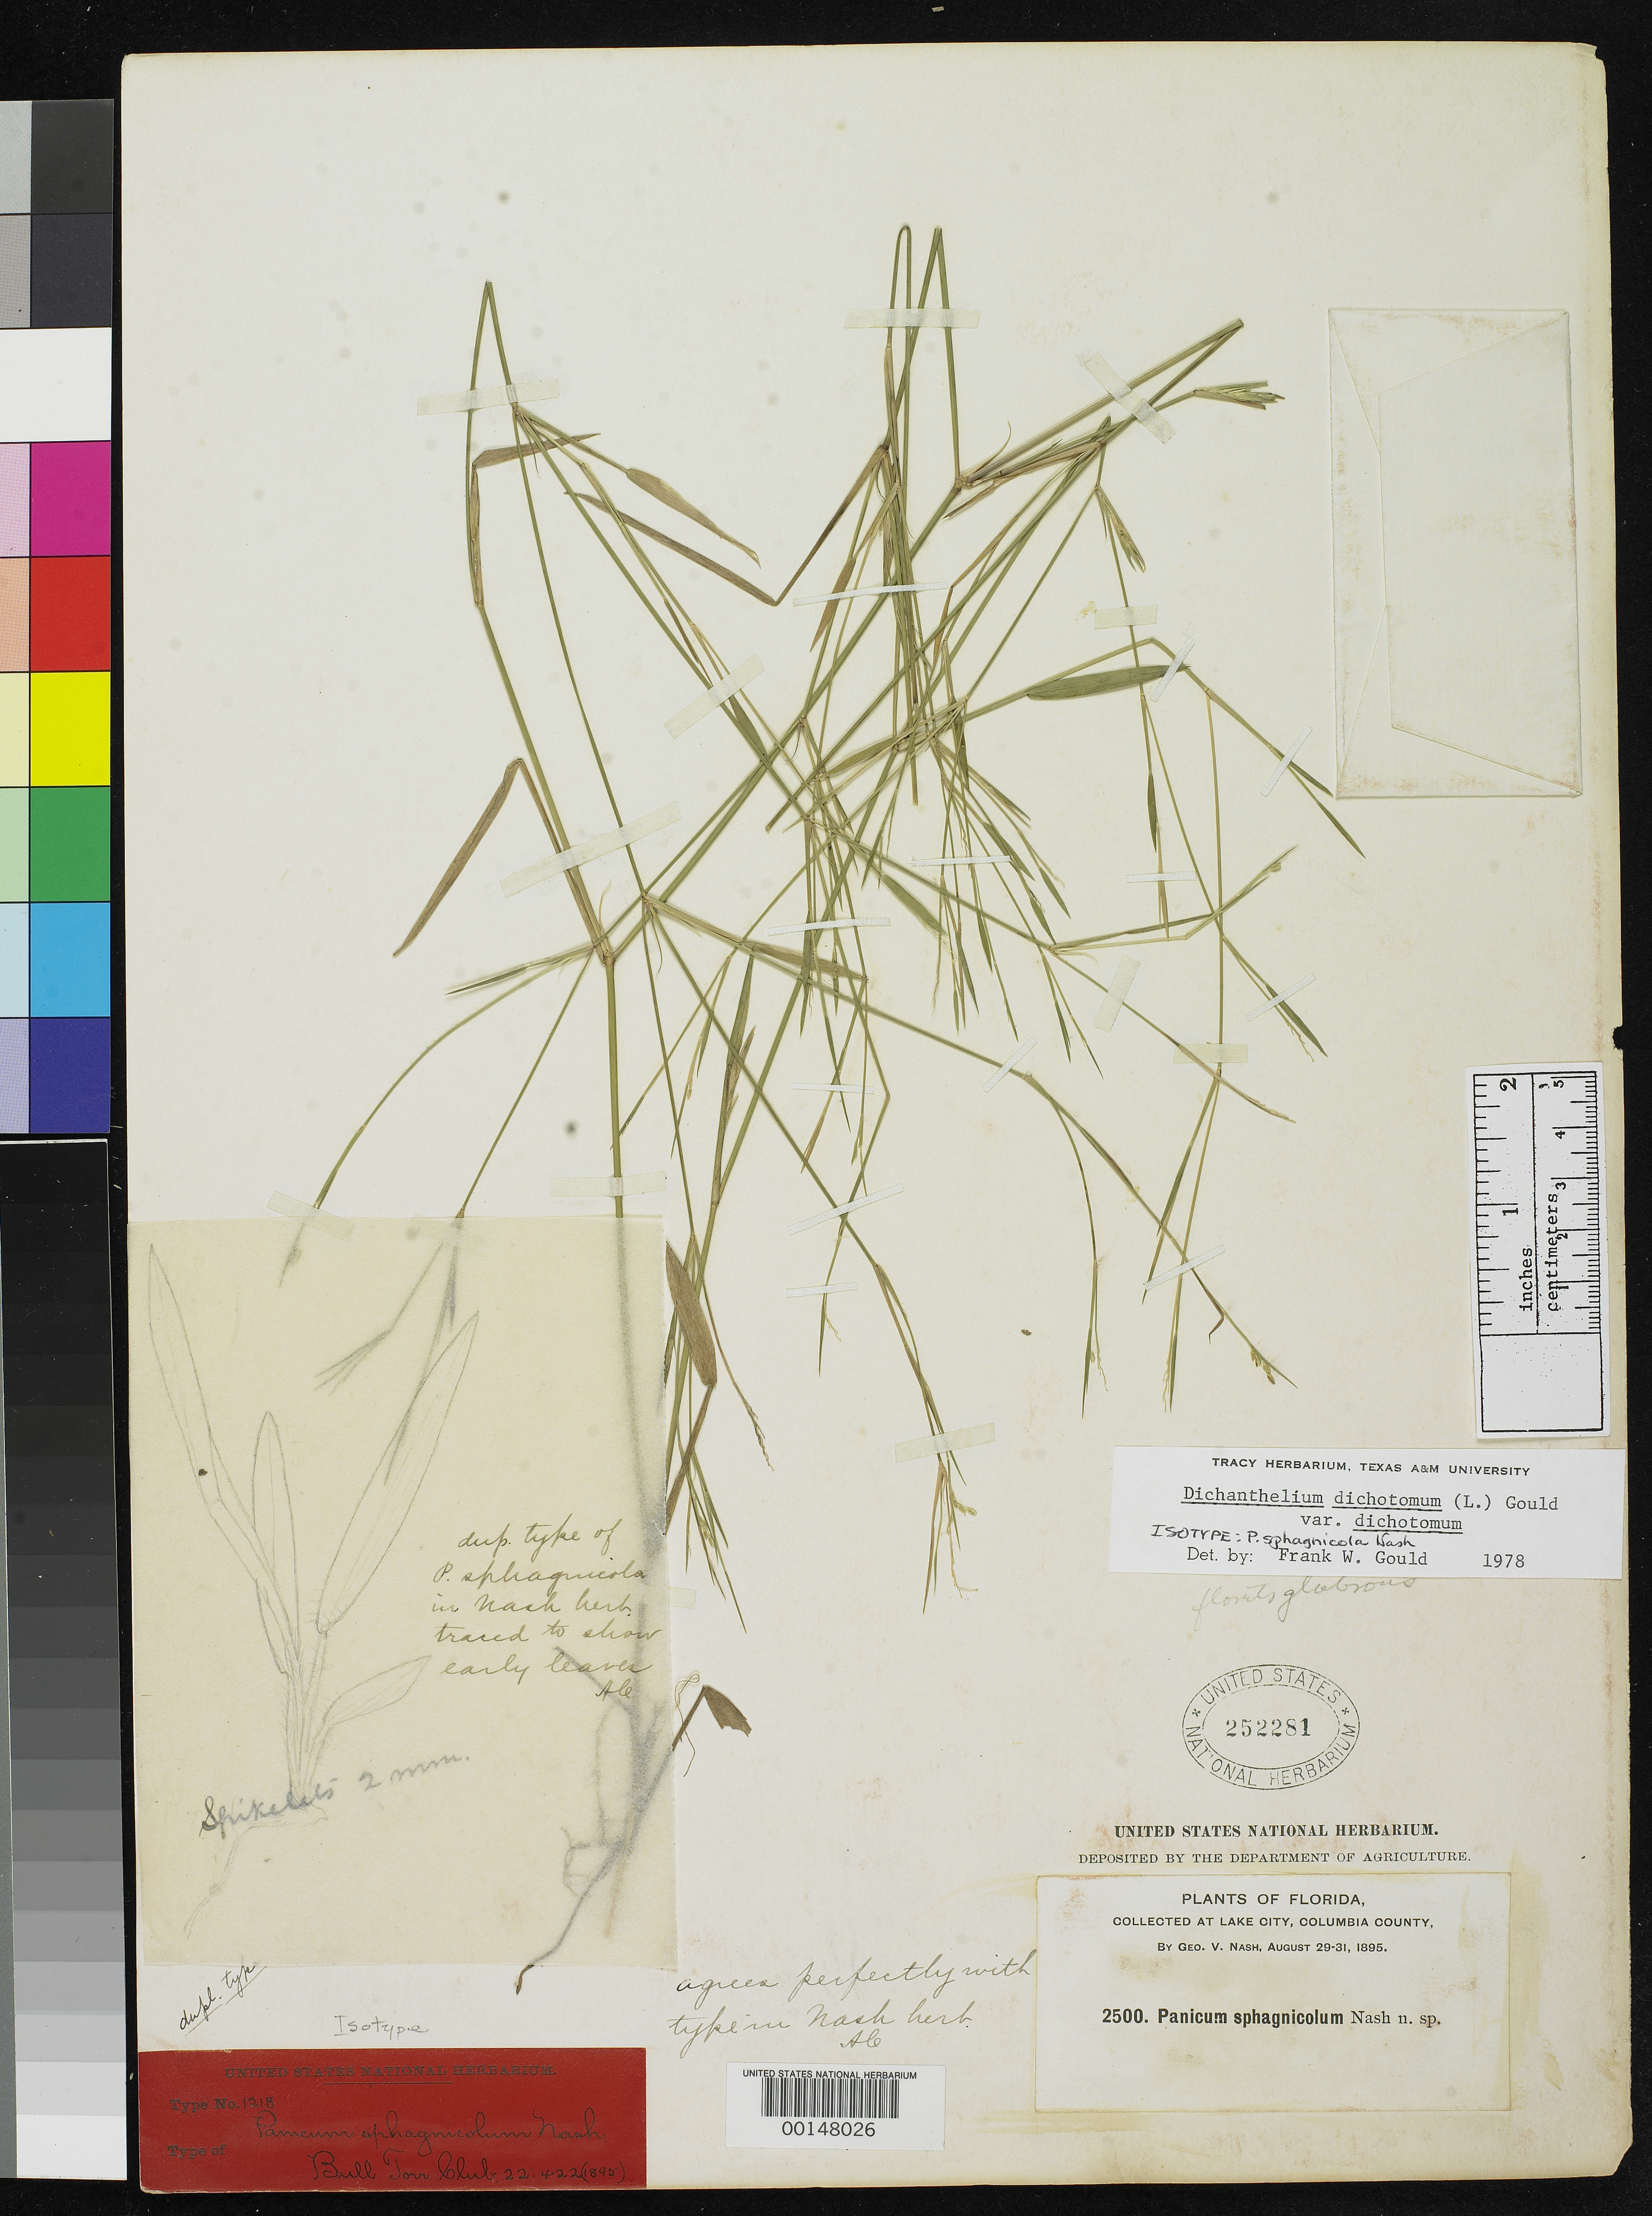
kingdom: Plantae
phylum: Tracheophyta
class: Liliopsida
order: Poales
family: Poaceae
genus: Panicum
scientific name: Panicum sphagnicola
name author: Nash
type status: Isotype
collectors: G. V. Nash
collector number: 2500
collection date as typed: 29 Aug 1895 to 31 Aug 1895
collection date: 1895-08-29/1895-08-31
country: United States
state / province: Florida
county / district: Columbia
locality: Lake City.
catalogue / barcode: US 252281